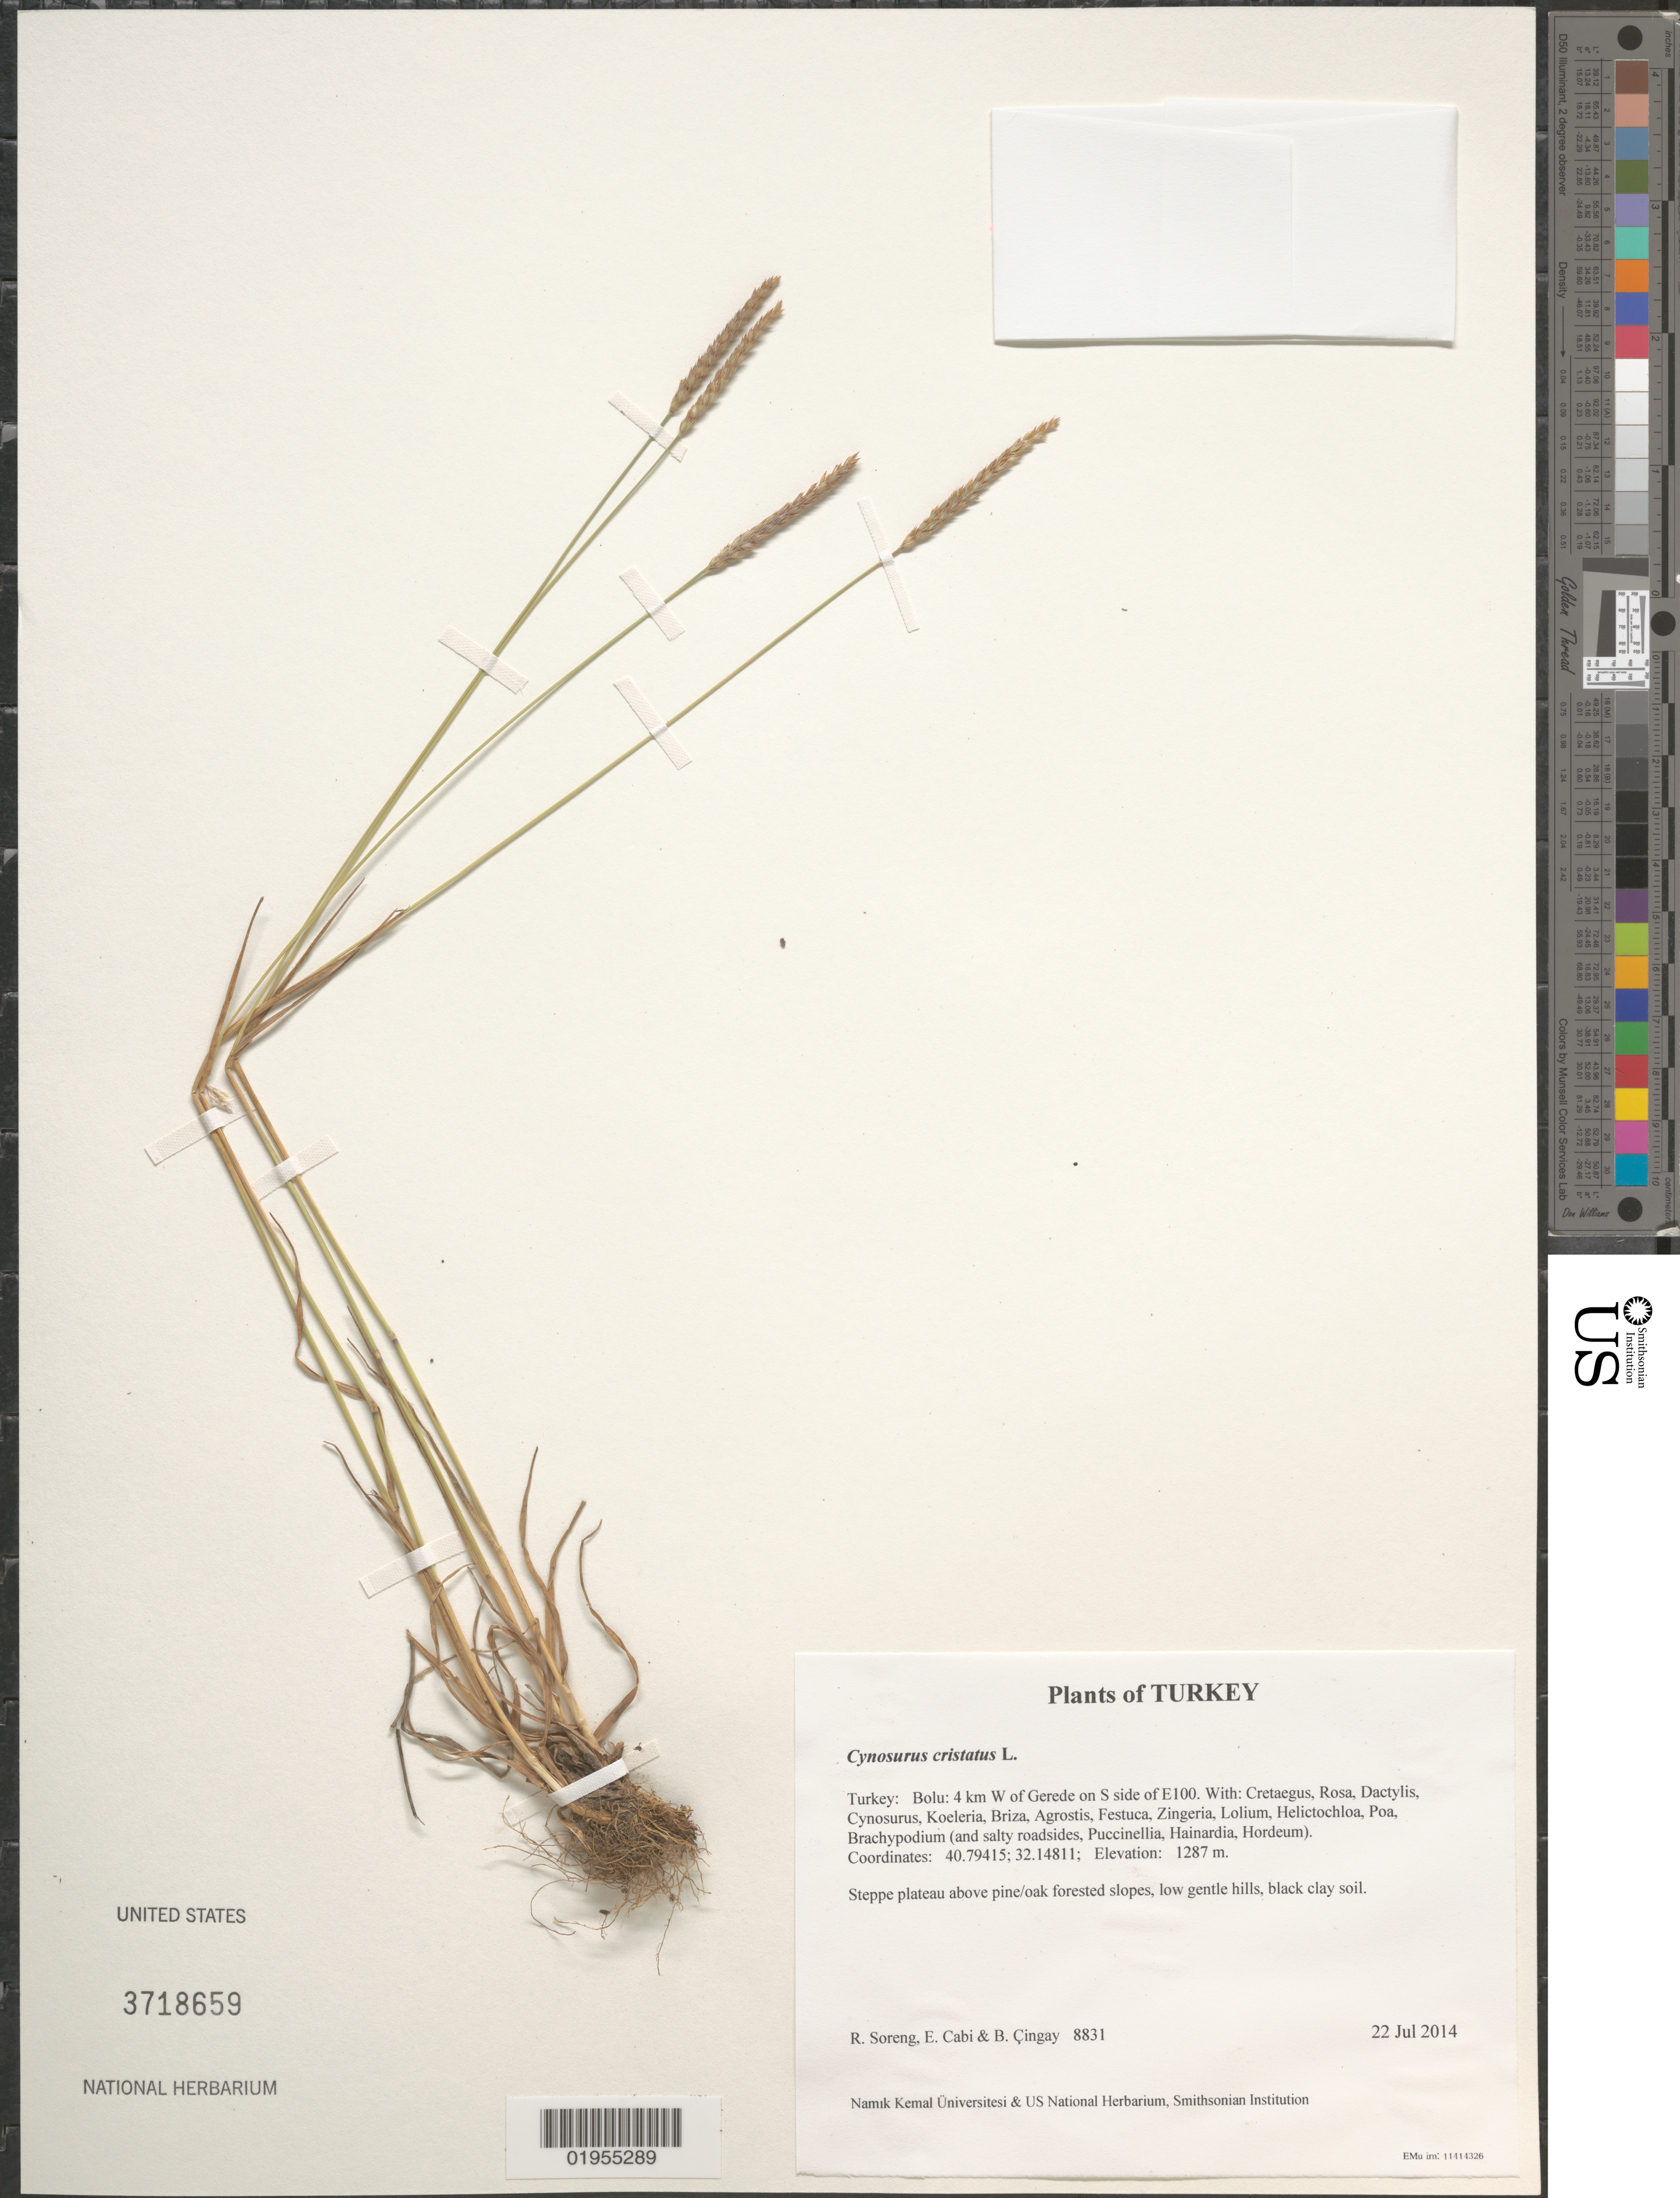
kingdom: Plantae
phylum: Tracheophyta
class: Liliopsida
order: Poales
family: Poaceae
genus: Cynosurus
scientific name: Cynosurus cristatus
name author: L.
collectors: R. J. Soreng, E. Cabi & B. Çıngay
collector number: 8831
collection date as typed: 22 Jul 2014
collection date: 2014-07-22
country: Turkey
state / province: Bolu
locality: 4 km W of Gerede on S side of E100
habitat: Steppe plateau above pine/oak forested slopes, low gentle hills, black clay soil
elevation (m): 1287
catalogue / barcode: US 3718659